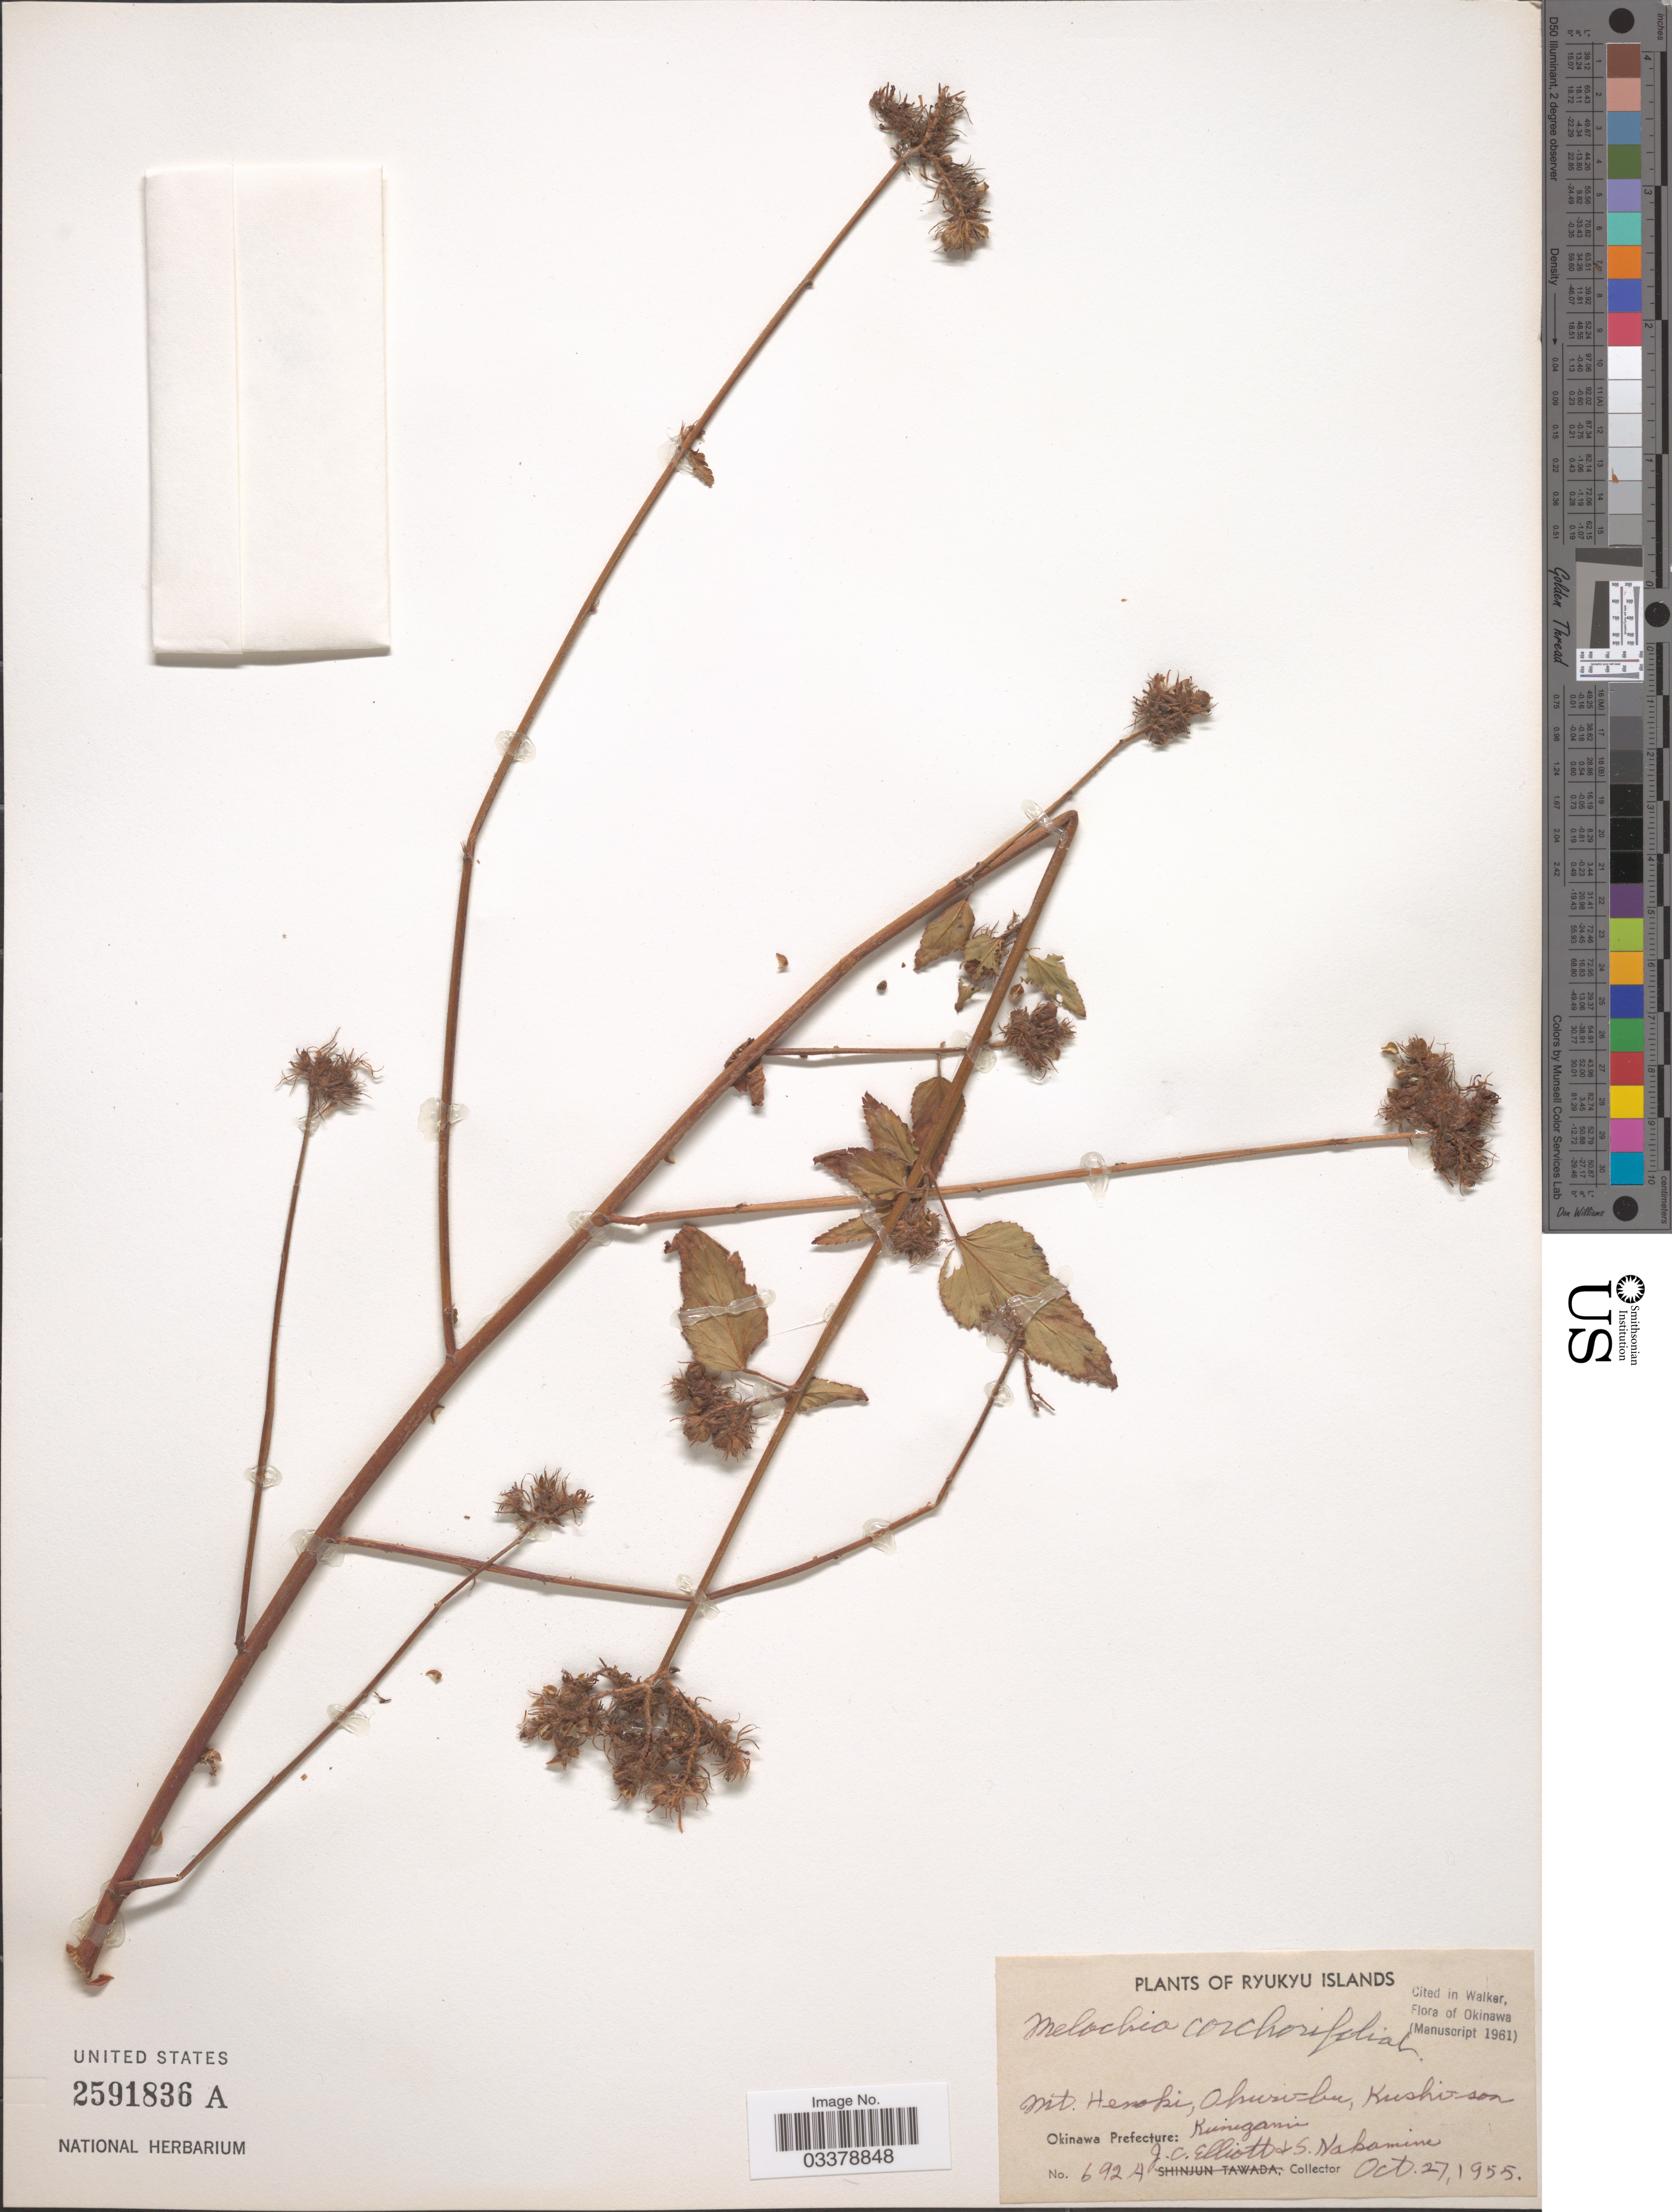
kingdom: Plantae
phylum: Tracheophyta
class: Magnoliopsida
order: Malvales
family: Malvaceae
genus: Melochia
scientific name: Melochia corchorifolia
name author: L.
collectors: J. C. Elliott & S. Nakamine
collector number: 692A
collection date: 1955-10-27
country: Japan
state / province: Okinawa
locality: Ryukyu Islands, Mt. Henoki, Ohuribu, Kushison, Okinawa Prefecture: Kunigami.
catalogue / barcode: US 2991836A